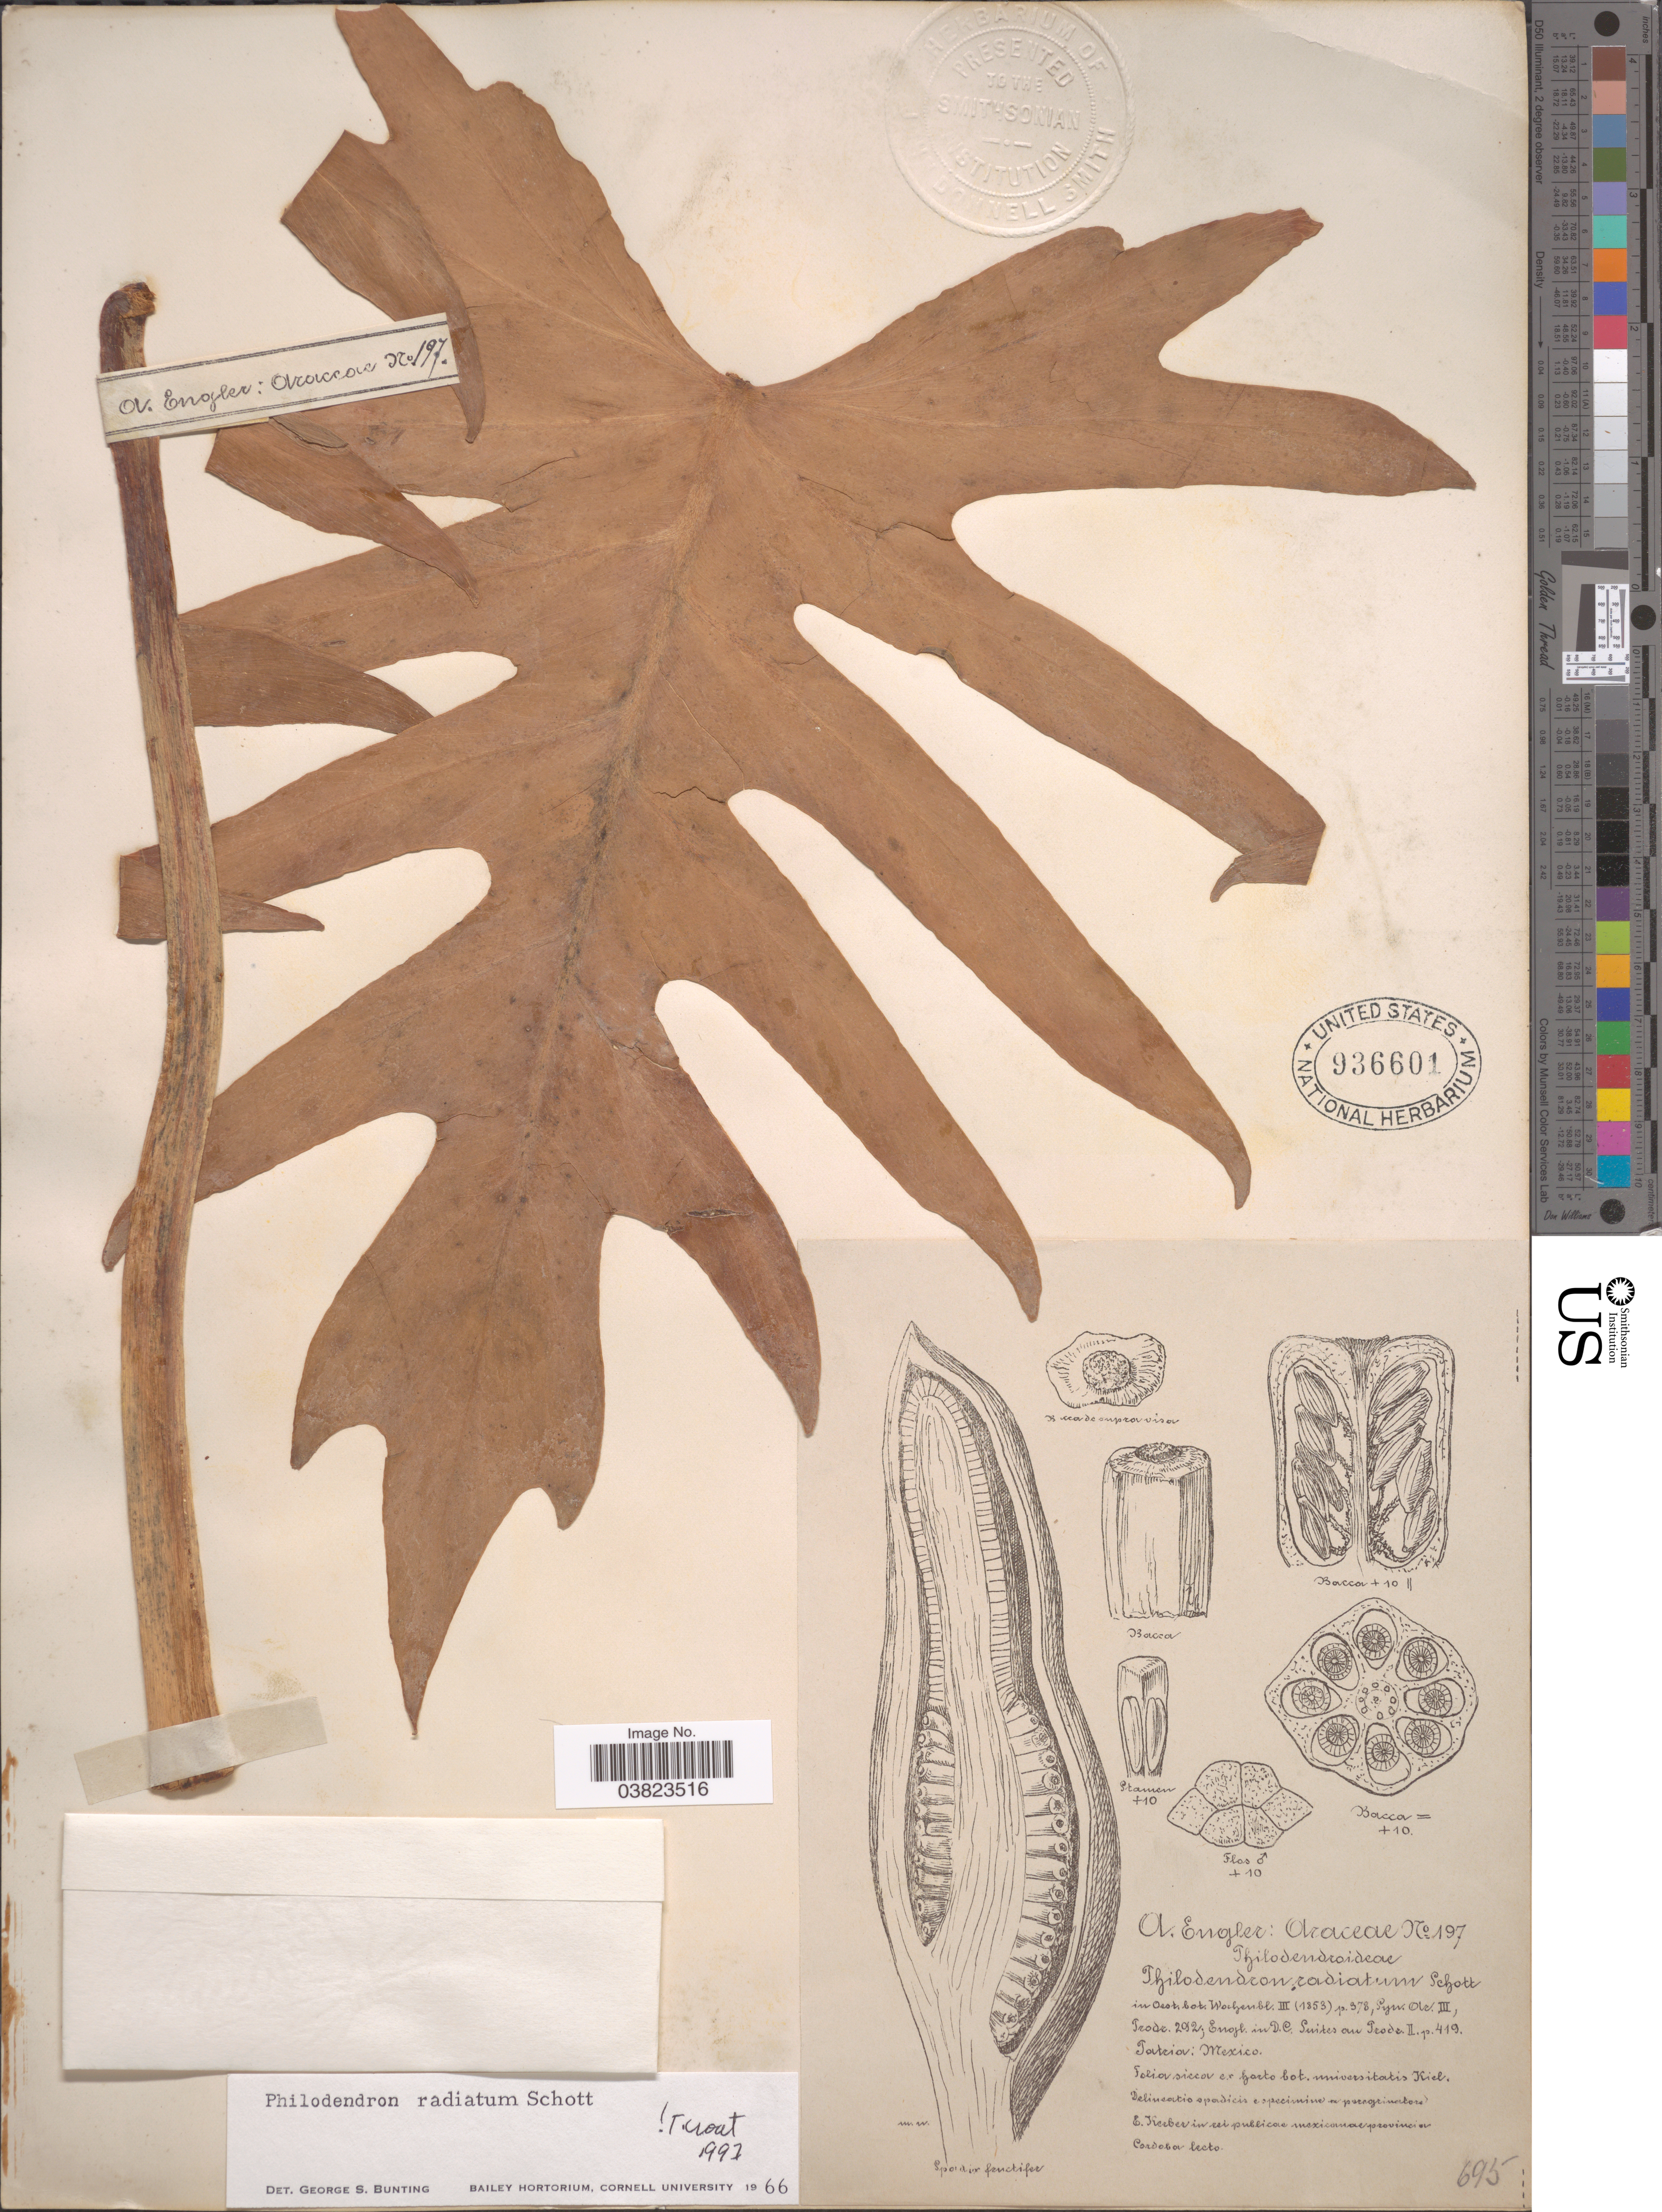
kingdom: Plantae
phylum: Tracheophyta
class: Liliopsida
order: Alismatales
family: Araceae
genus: Philodendron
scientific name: Philodendron radiatum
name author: Schott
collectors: A. Engler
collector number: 197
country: Mexico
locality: Folio sicca ex horto bot. universitatis Kiel.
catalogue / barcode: US 936601